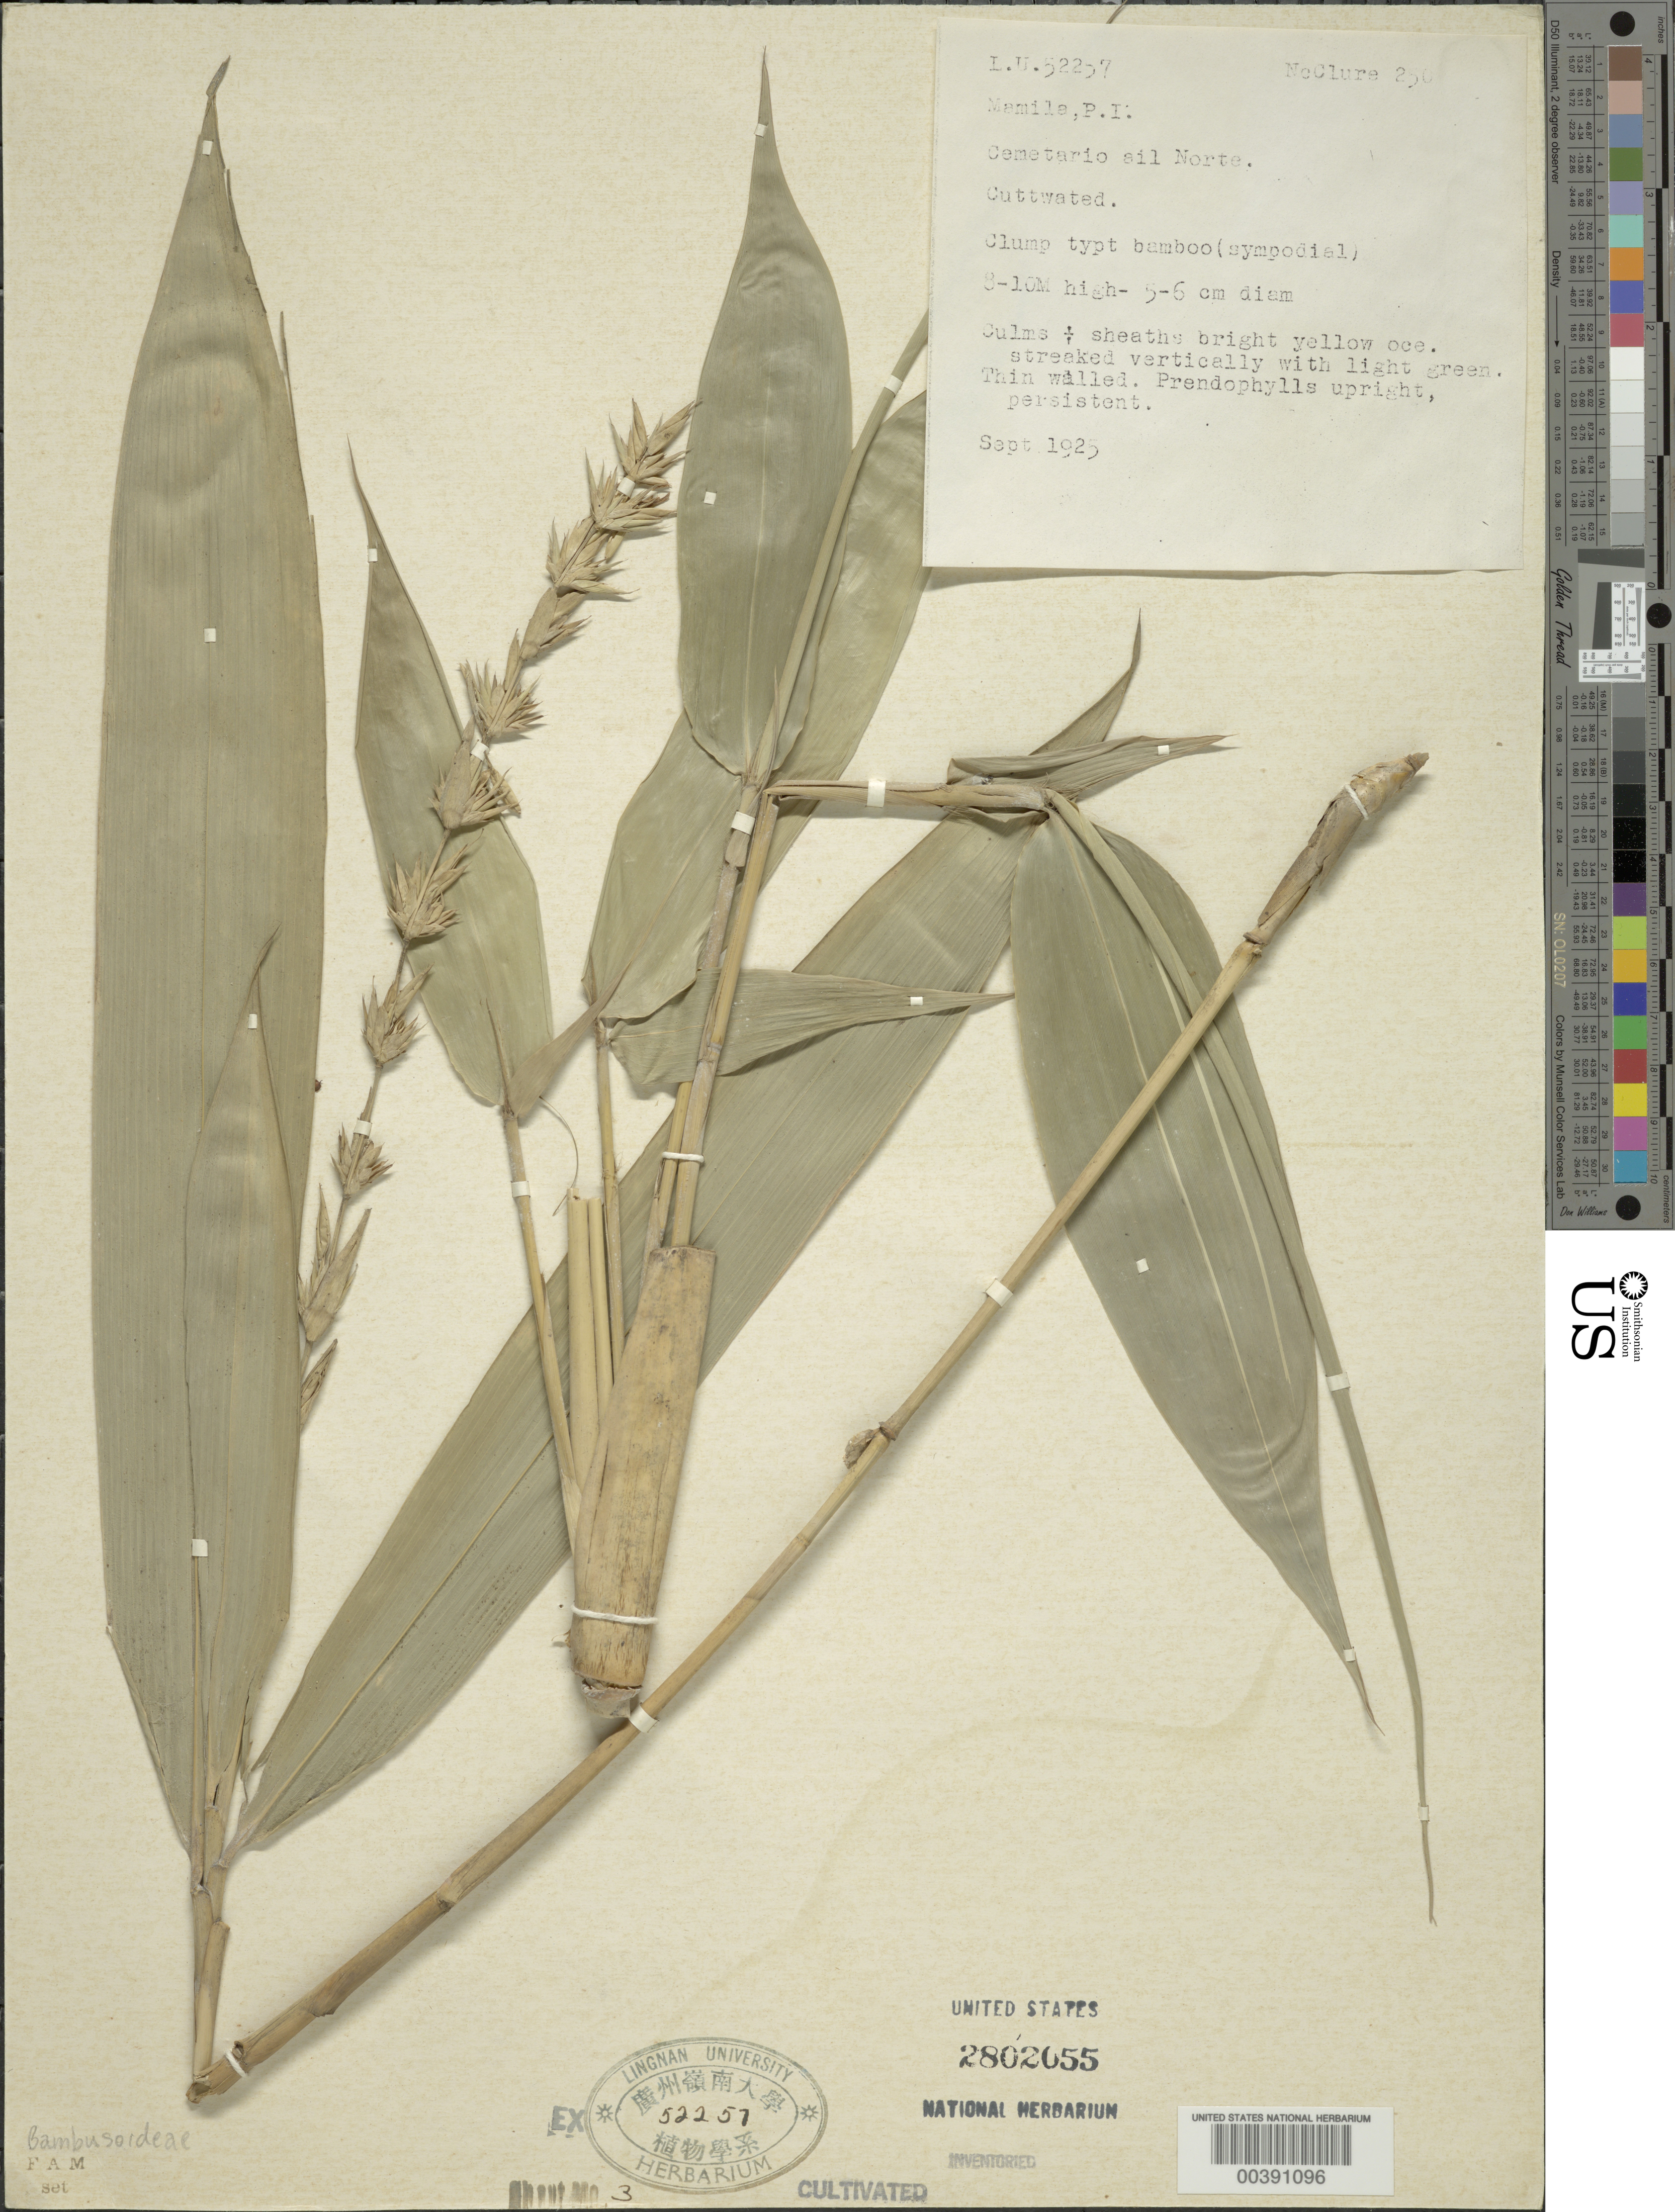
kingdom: Plantae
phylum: Tracheophyta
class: Liliopsida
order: Poales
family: Poaceae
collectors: F. A. McClure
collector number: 250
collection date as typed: Sep 1925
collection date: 1925-09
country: Philippines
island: Luzon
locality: Manila, cemetario ail norte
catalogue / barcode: US 2802055